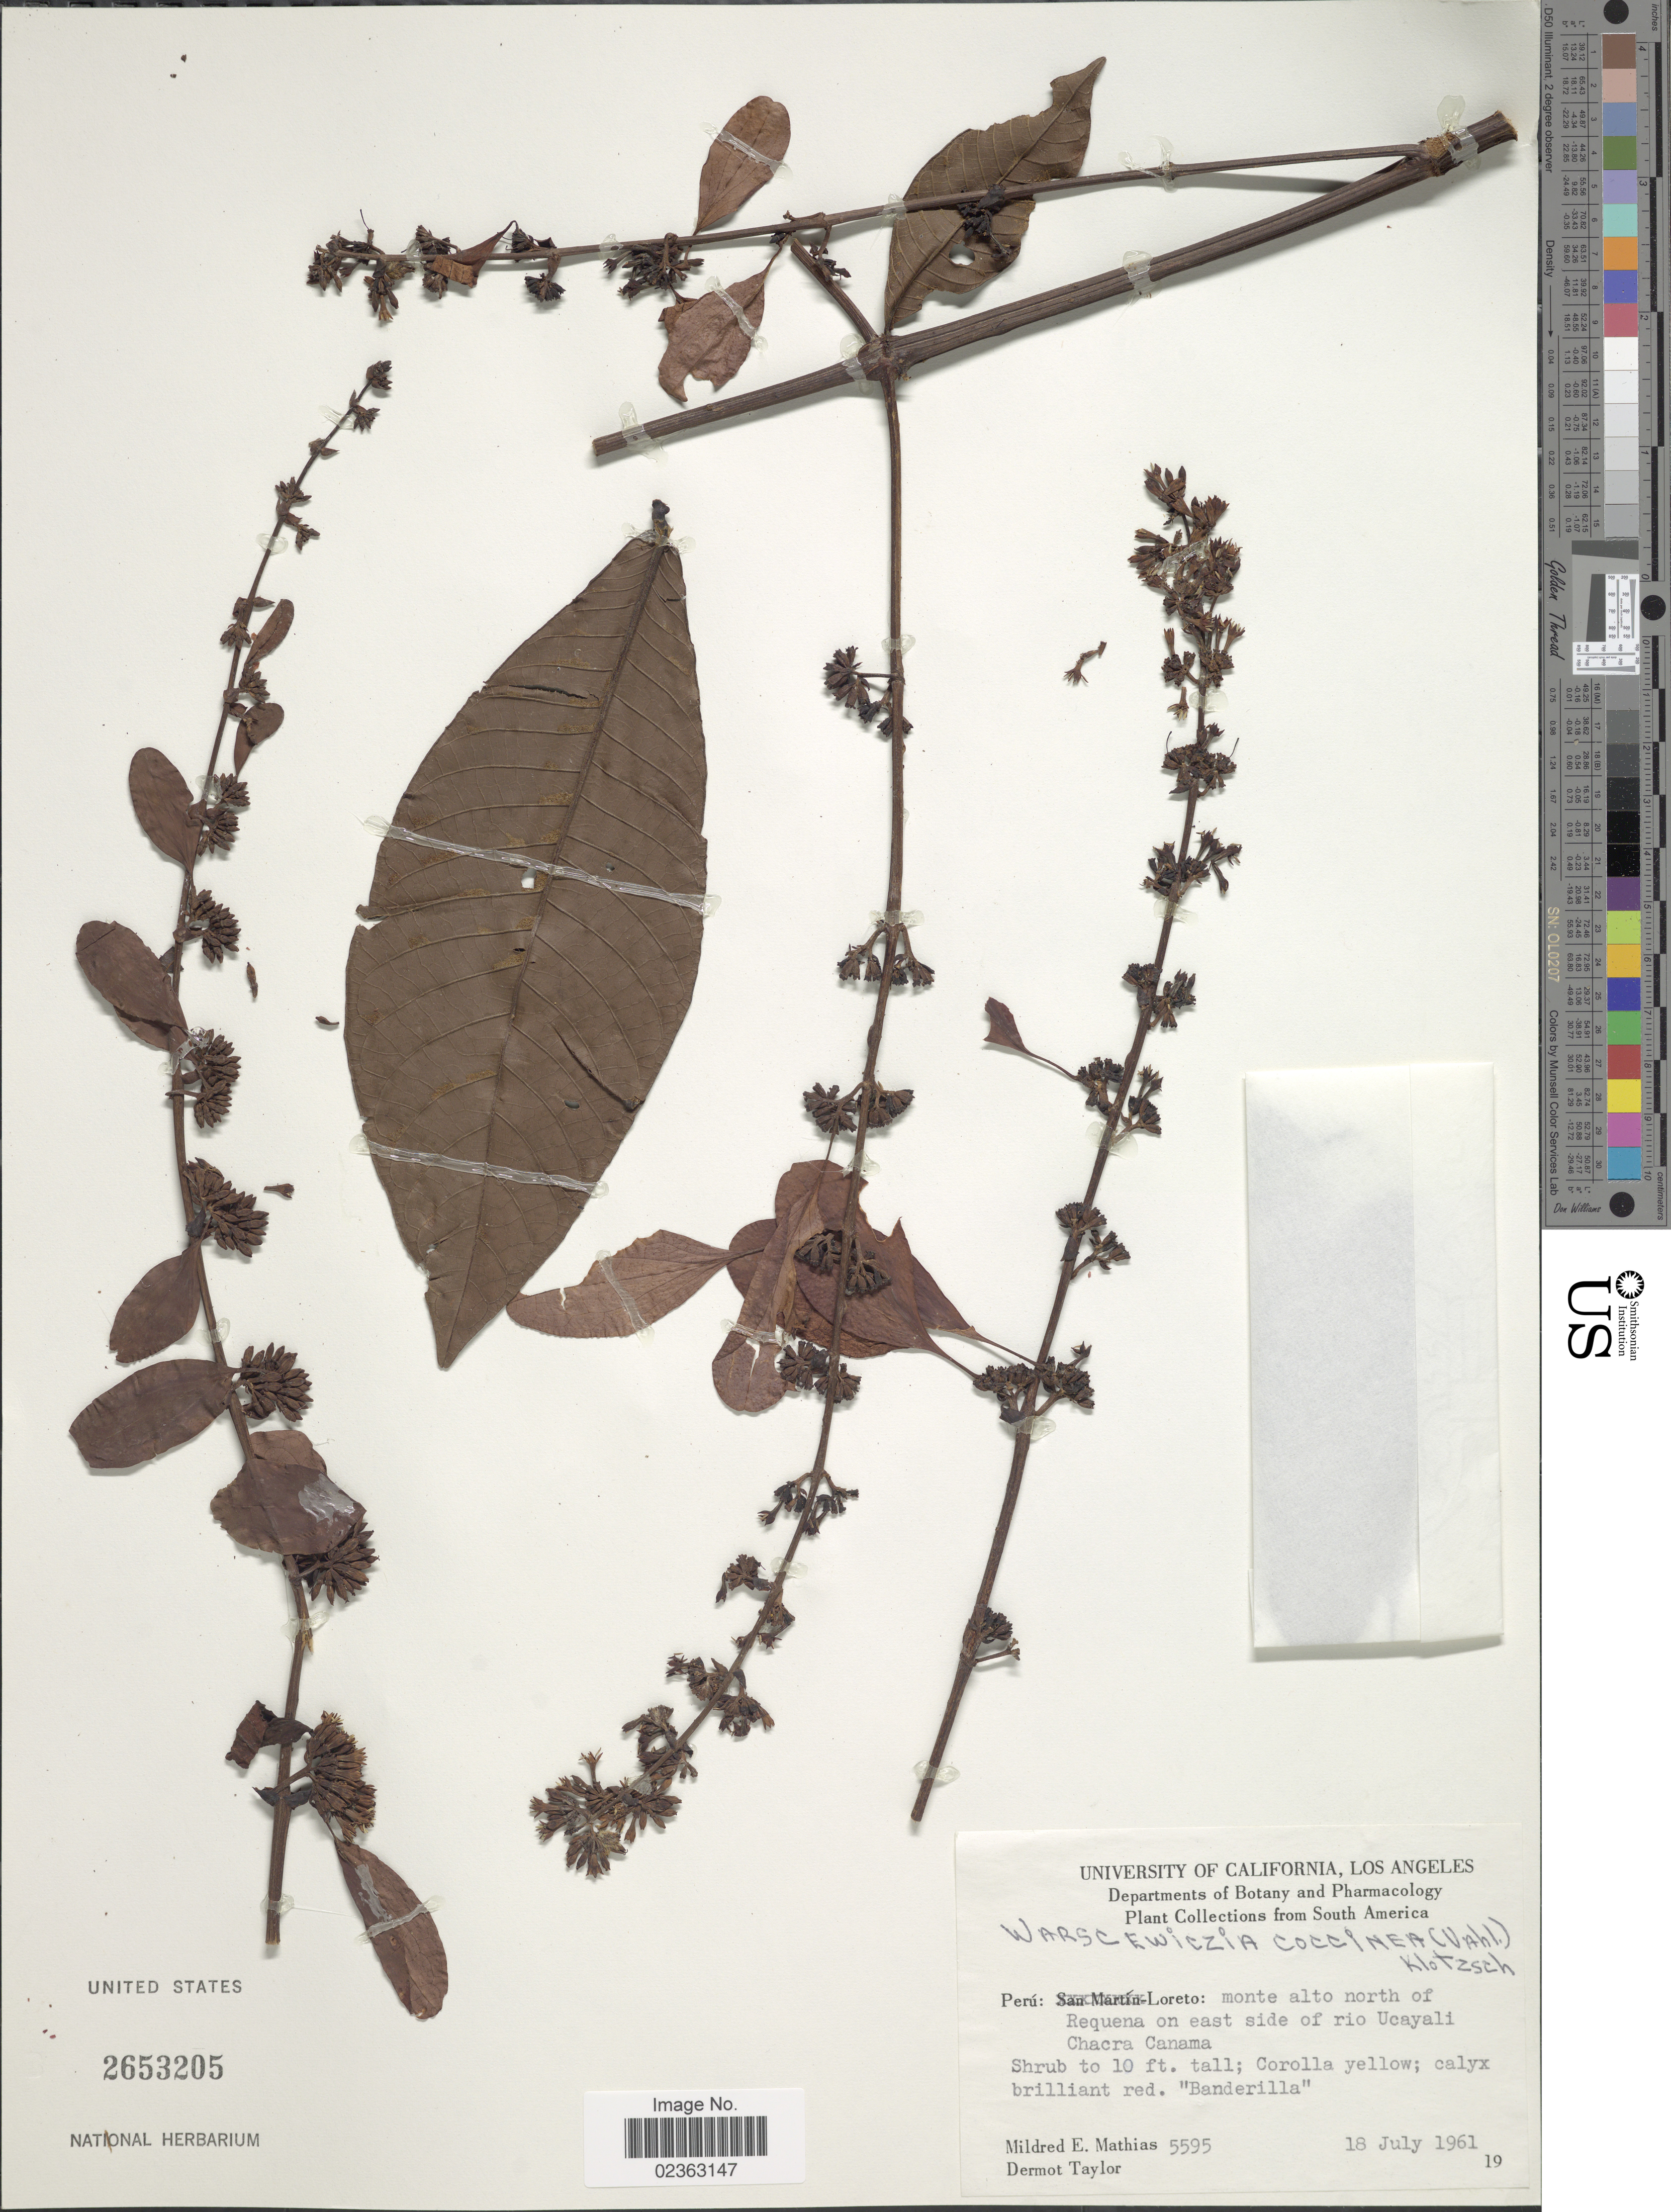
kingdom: Plantae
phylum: Tracheophyta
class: Magnoliopsida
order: Gentianales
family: Rubiaceae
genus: Warszewiczia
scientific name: Warszewiczia coccinea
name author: (Vahl) Klotzsch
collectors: M. E. Mathias & D. Taylor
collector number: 5595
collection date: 1961-07-18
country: Peru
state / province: Loreto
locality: Monte alto north of Requena on east side of rio Ucayali Chacra Canama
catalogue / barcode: US 2653205